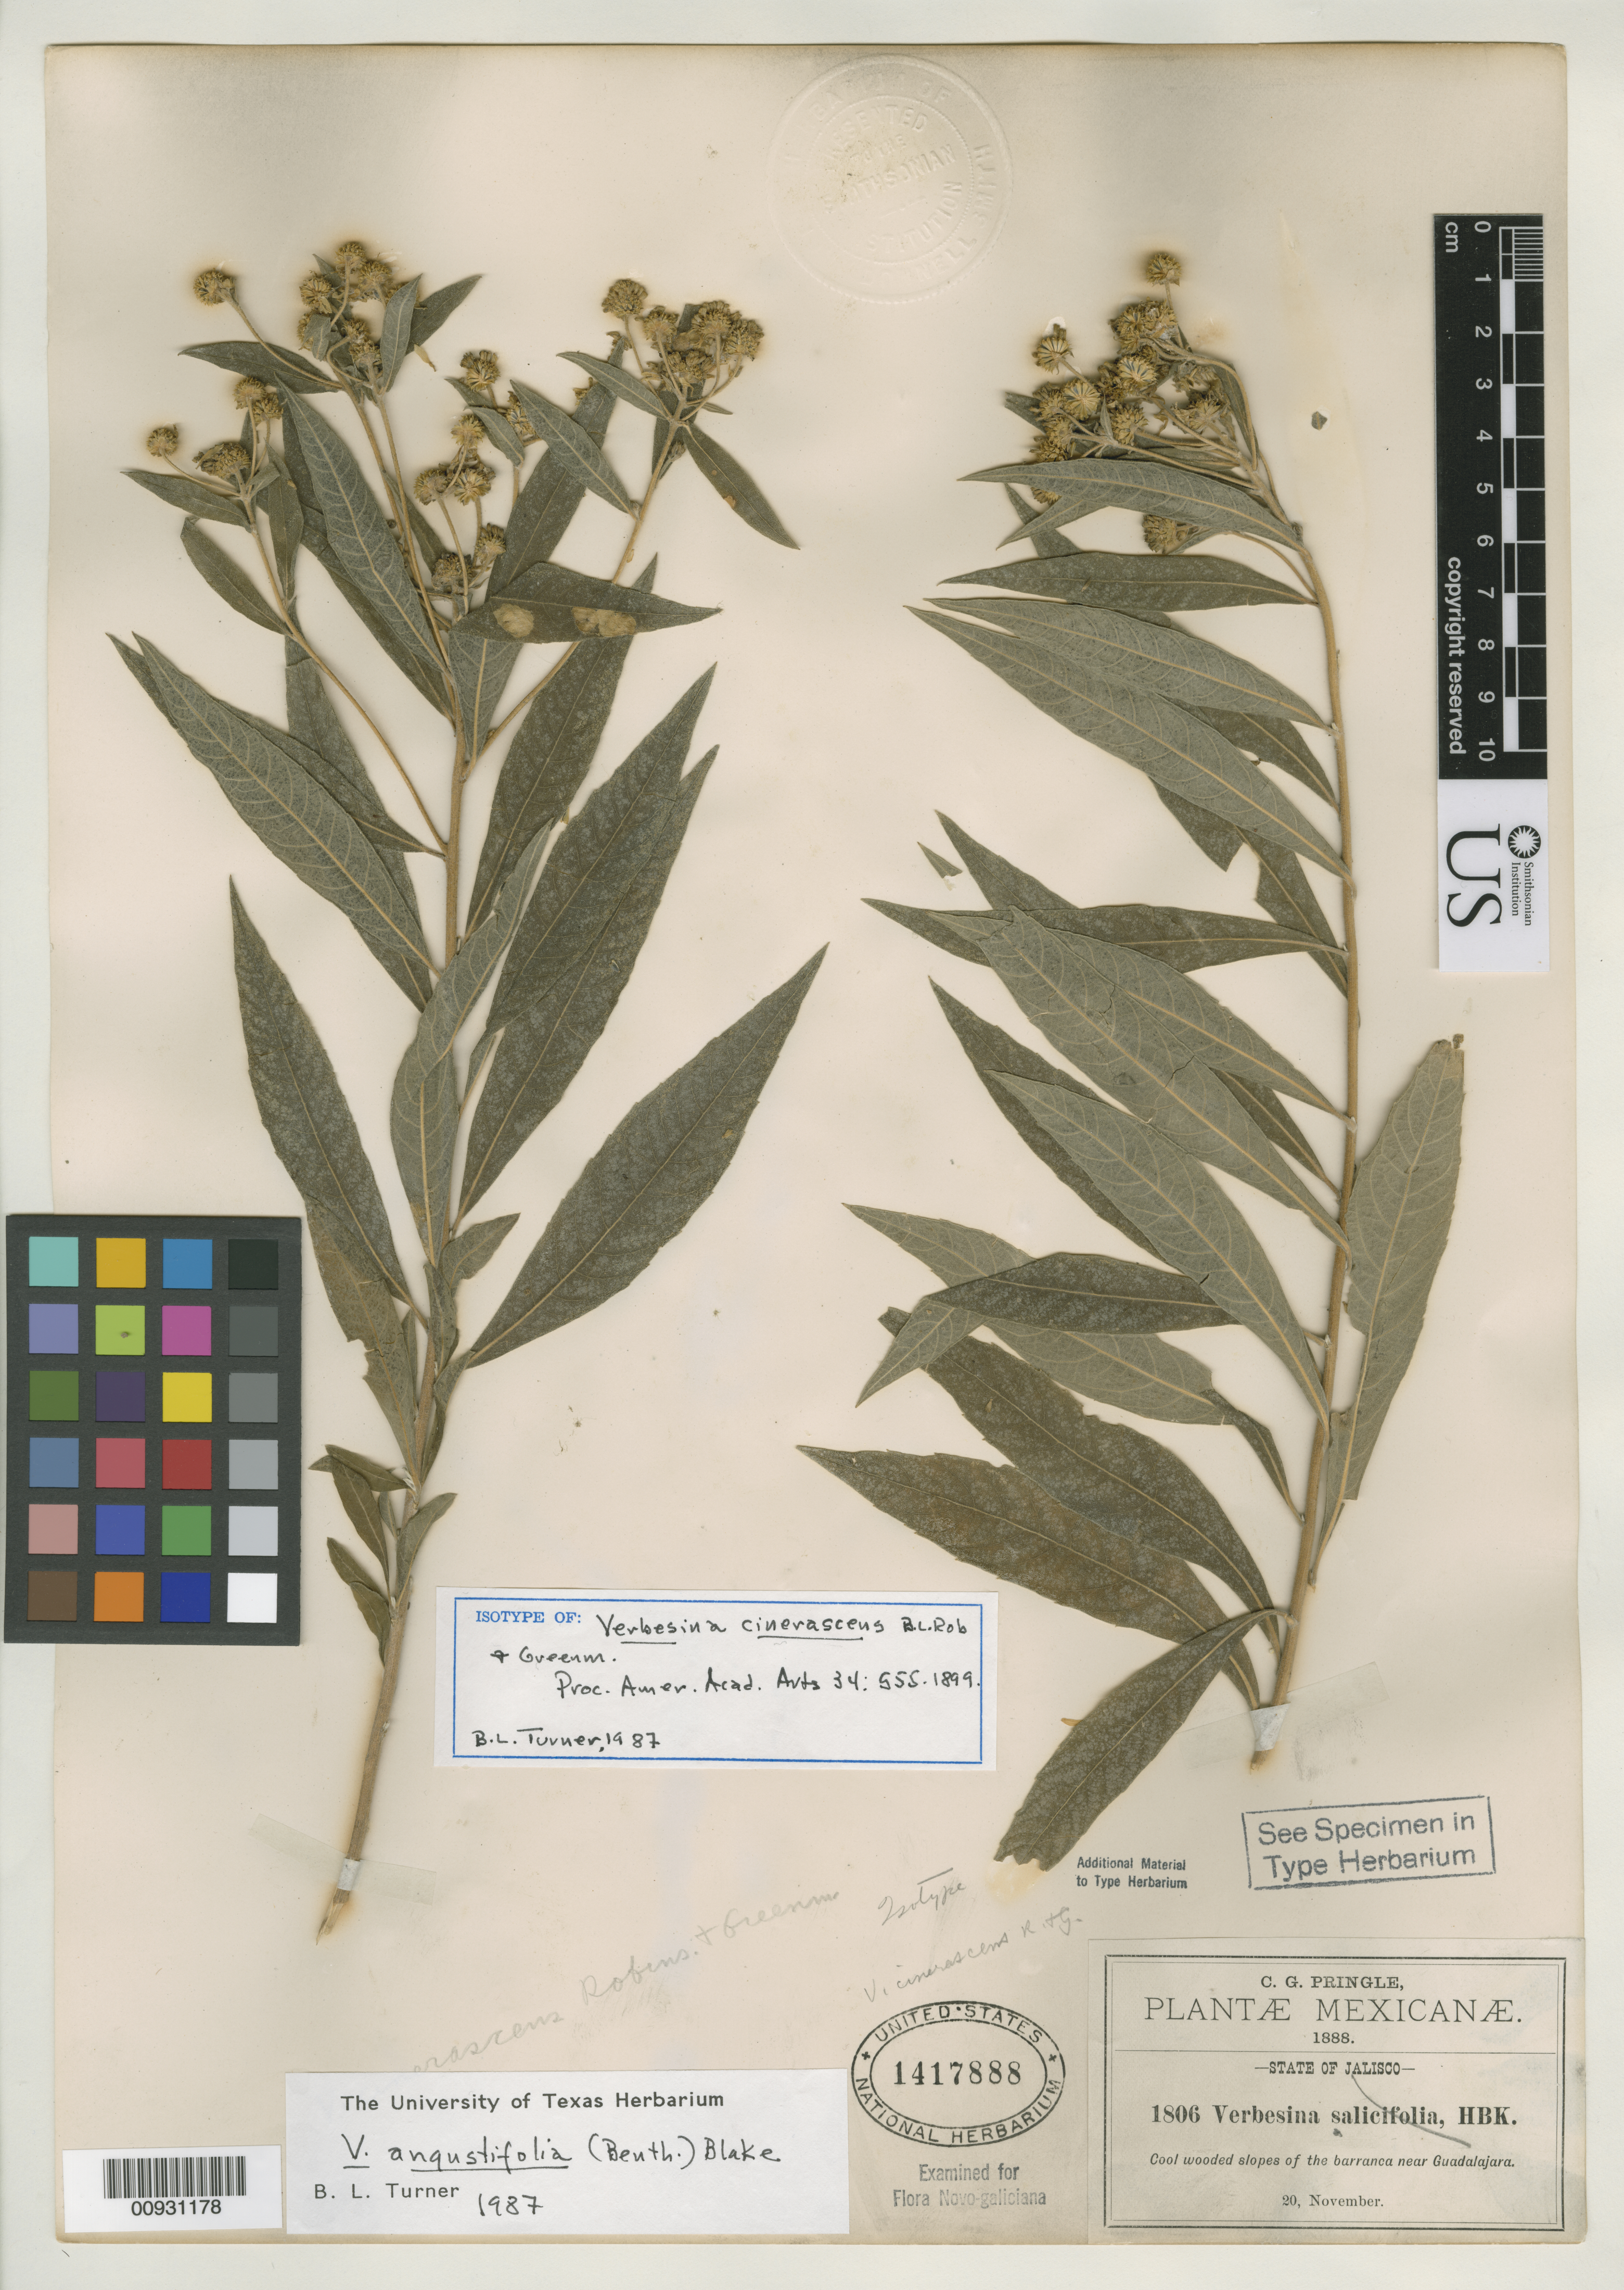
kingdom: Plantae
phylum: Tracheophyta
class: Magnoliopsida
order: Asterales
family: Asteraceae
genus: Verbesina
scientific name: Verbesina cinerascens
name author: B.L. Rob. & Greenm.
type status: Isotype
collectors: C. G. Pringle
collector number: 1806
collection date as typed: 10 Nov 1888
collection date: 1888-11-10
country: Mexico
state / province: Jalisco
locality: Guadalajara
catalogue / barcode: US 1417888